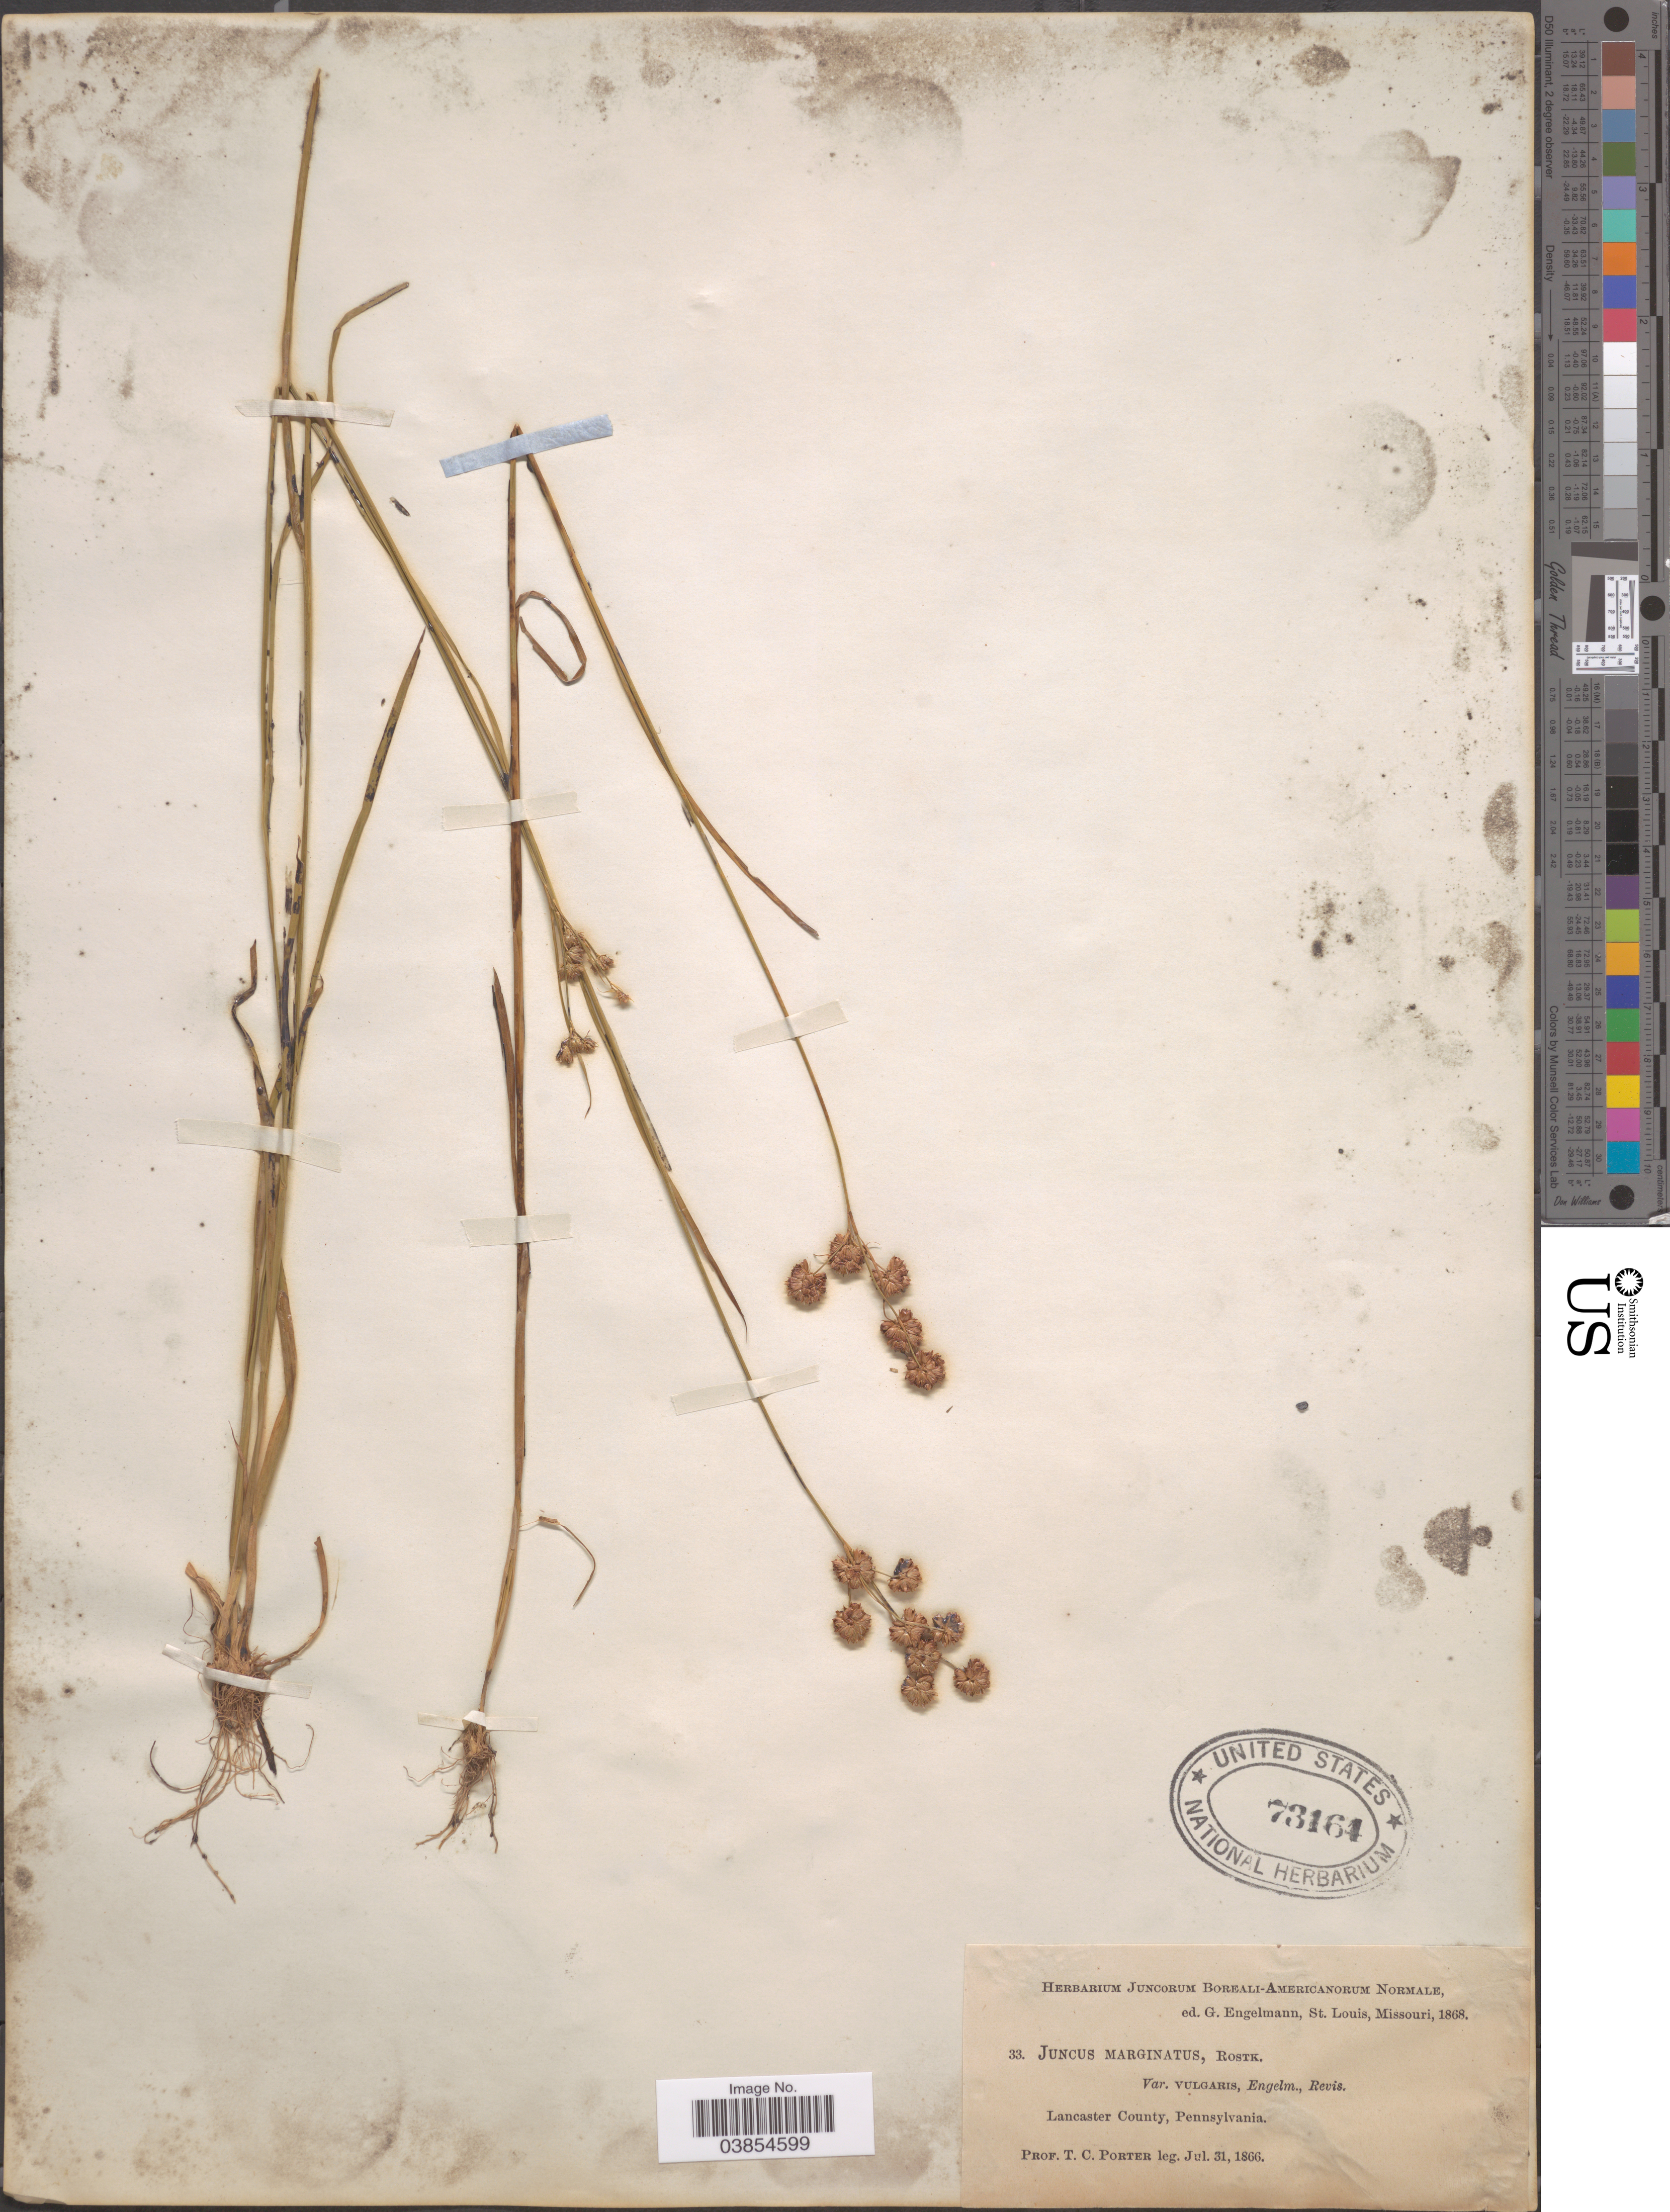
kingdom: Plantae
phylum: Tracheophyta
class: Liliopsida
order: Poales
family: Juncaceae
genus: Juncus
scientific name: Juncus marginatus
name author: Rostk.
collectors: T. Porter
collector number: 33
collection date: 1866-07-31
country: United States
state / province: Pennsylvania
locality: Lancaster County.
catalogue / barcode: US 73164